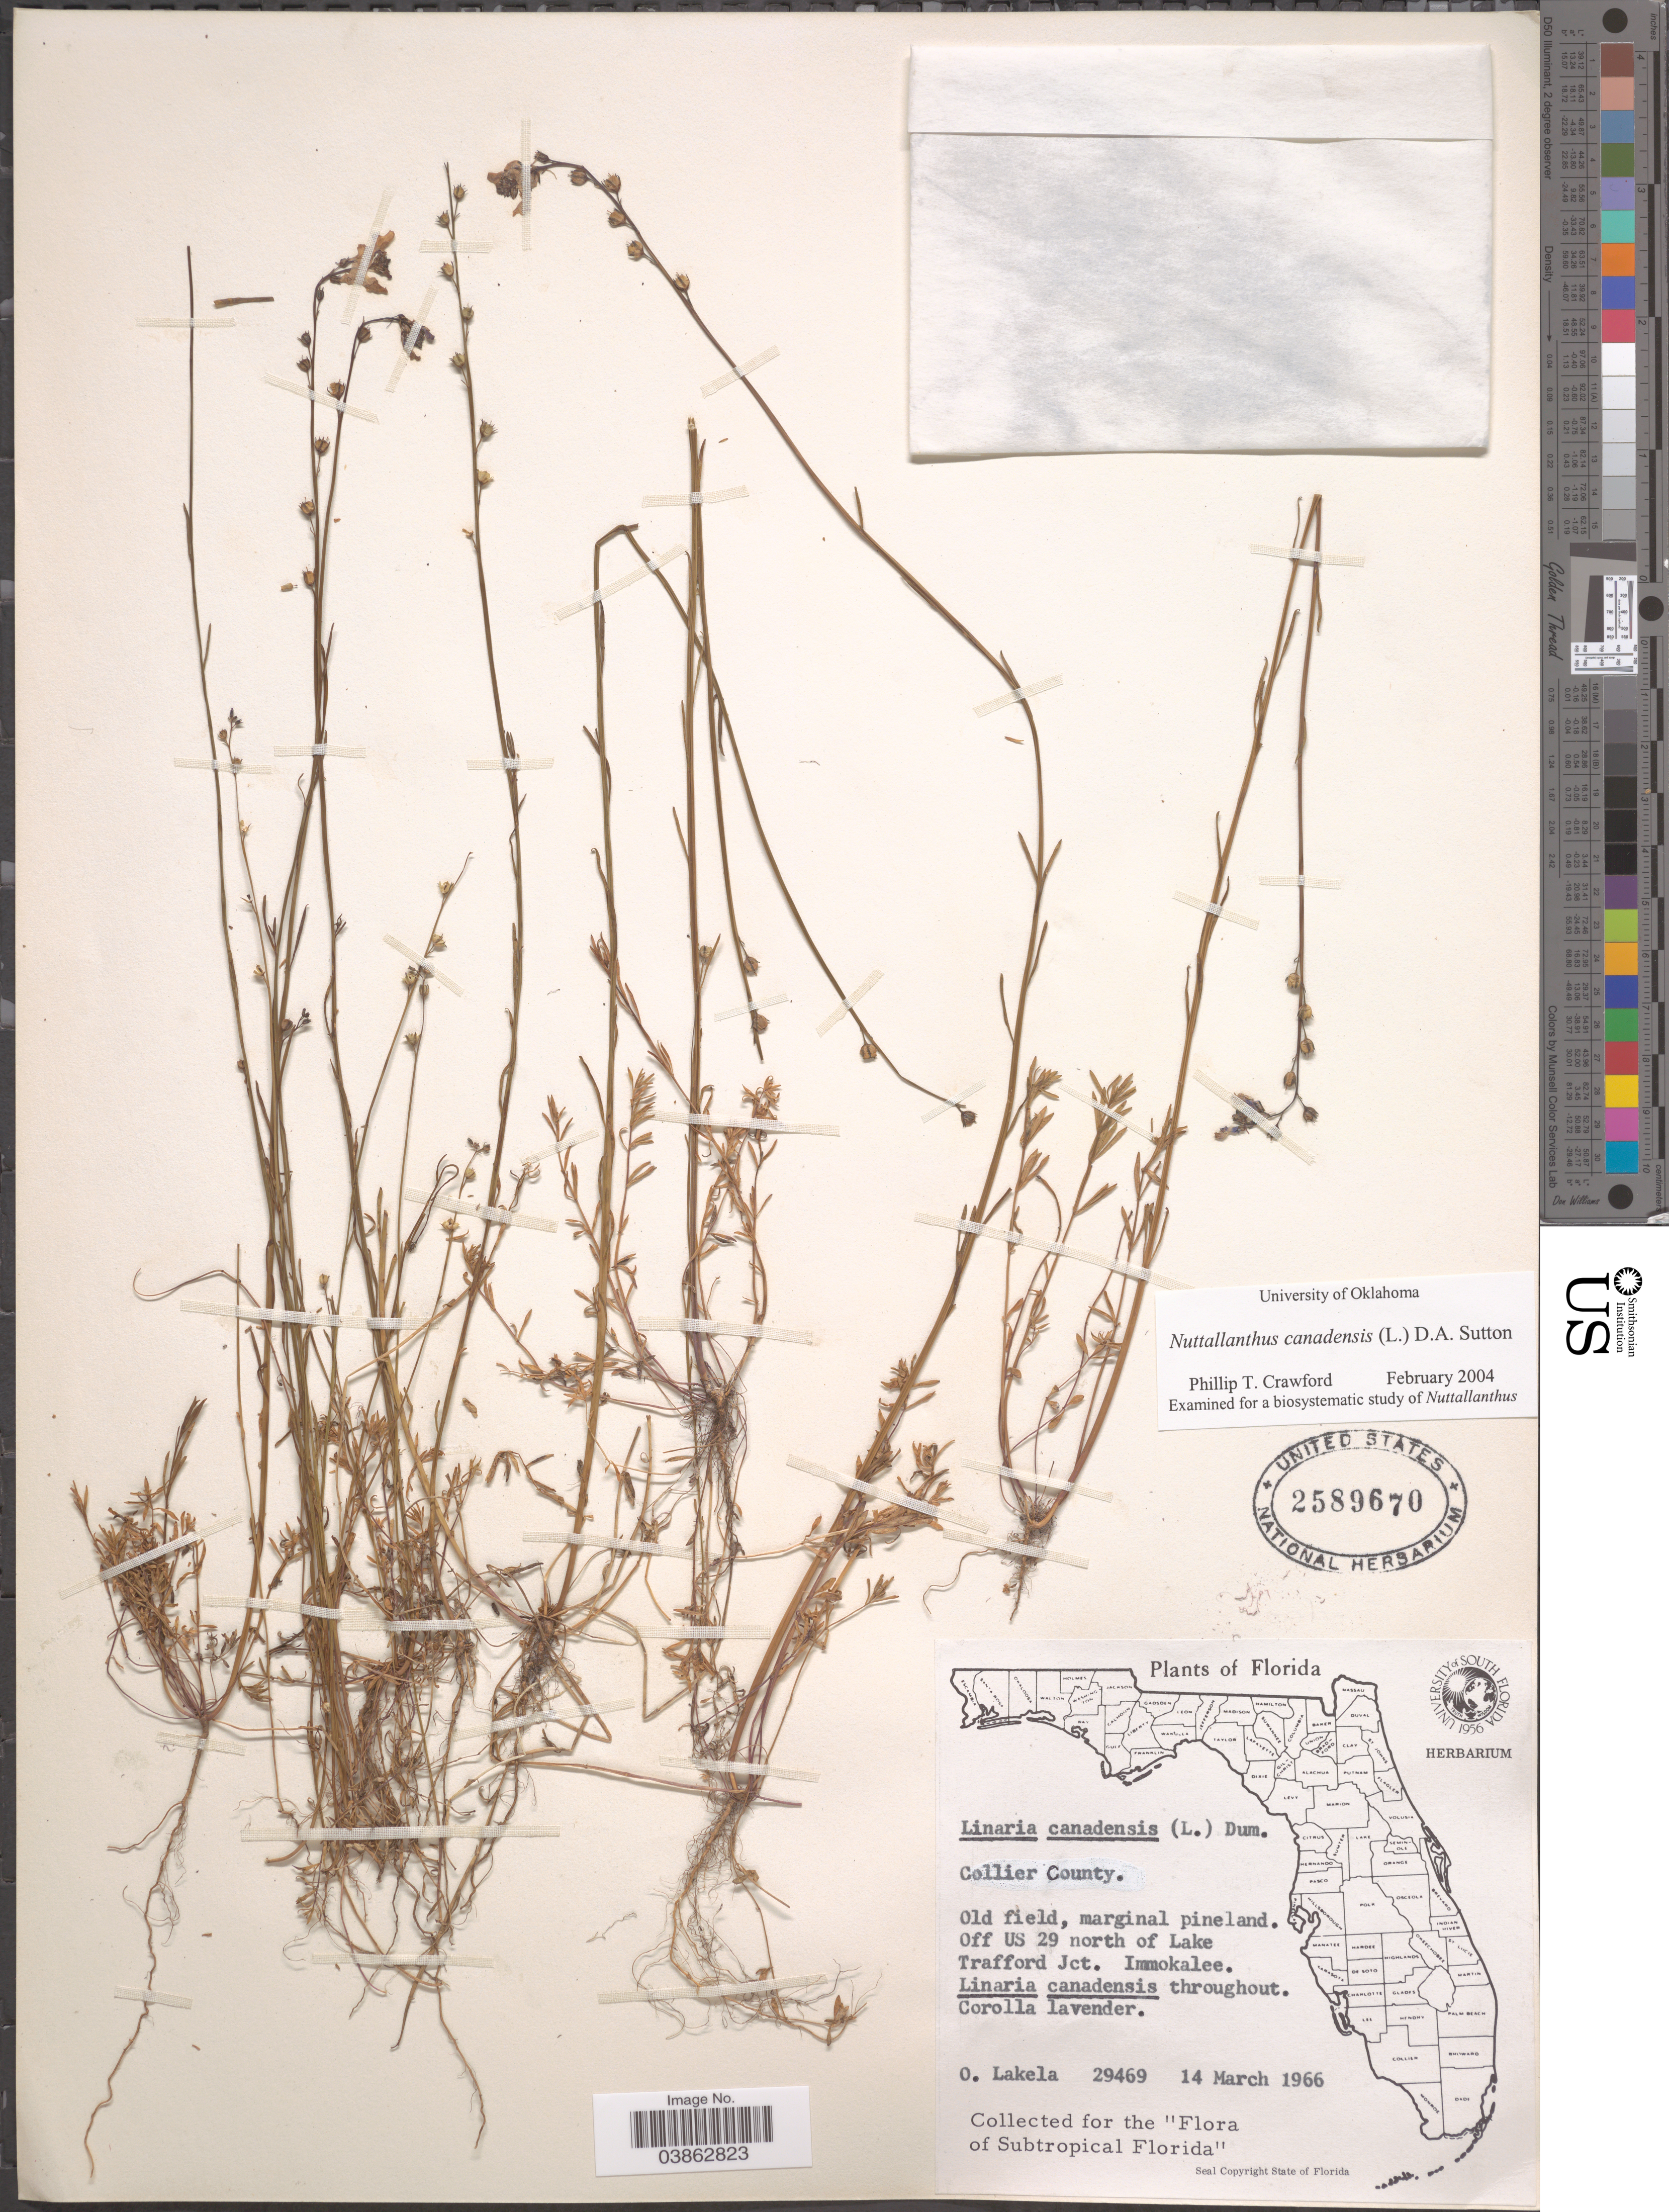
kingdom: Plantae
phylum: Tracheophyta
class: Magnoliopsida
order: Lamiales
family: Plantaginaceae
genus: Linaria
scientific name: Linaria canadensis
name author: (L.) Dum. Cours.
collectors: O. Lakela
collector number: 29469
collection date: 1966-03-14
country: United States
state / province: Florida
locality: Collier County. Old field, marginal pineland. Off US 29 north of Lake Trafford Jct. Immokalee.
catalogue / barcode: US 2589670